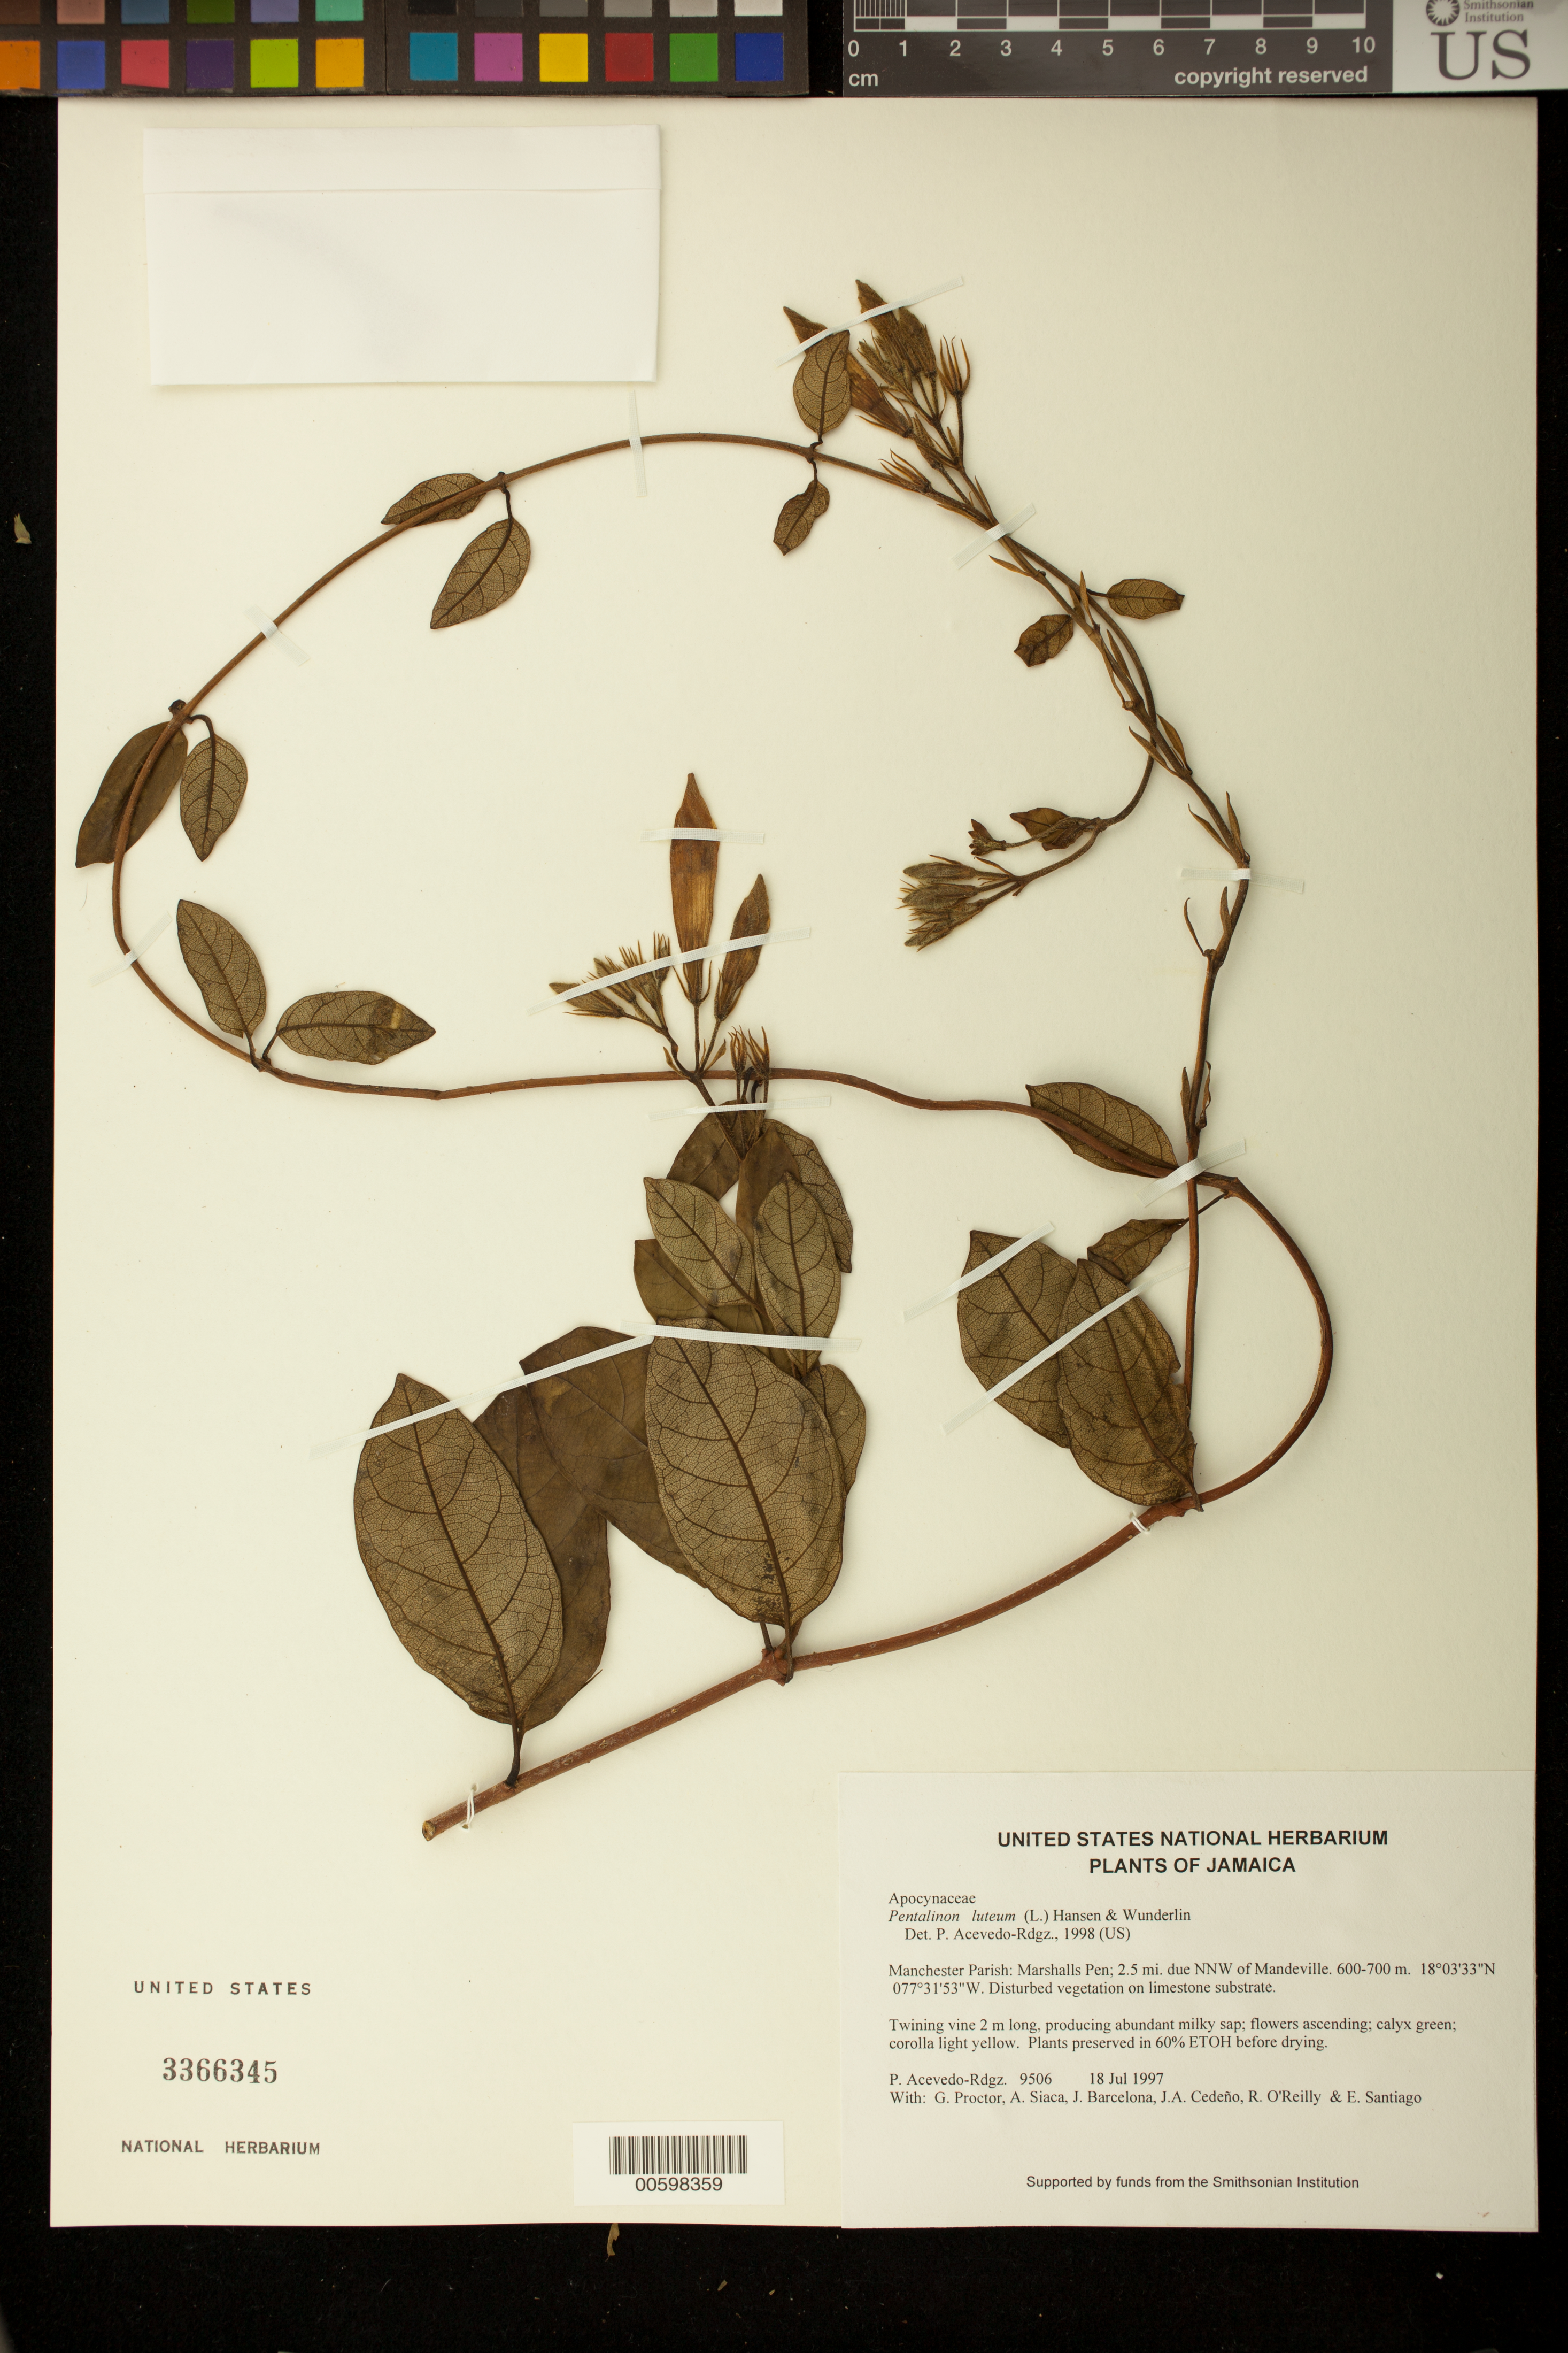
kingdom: Plantae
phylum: Tracheophyta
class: Magnoliopsida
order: Gentianales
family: Apocynaceae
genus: Pentalinon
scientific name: Pentalinon luteum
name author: (L.) B.F. Hansen & Wunderlin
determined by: Acevedo-Rodríguez, P., (BOT), Smithsonian Institution - National Museum of Natural History (UNITED STATES)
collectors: P. Acevedo-Rodr., G. R. Proctor, A. Siaca, J. Barcelona, J. A. Cedeño M. & R. O'Reilly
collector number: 9506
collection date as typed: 18 Jul 1997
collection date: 1997-07-18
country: Jamaica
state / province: Manchester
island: Jamaica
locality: Manchester Parish: Marshalls Pen; 2.5 mi. due NNW of Mandeville.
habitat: Disturbed vegetation on limestone substrate.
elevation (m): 600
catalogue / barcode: US 3366345